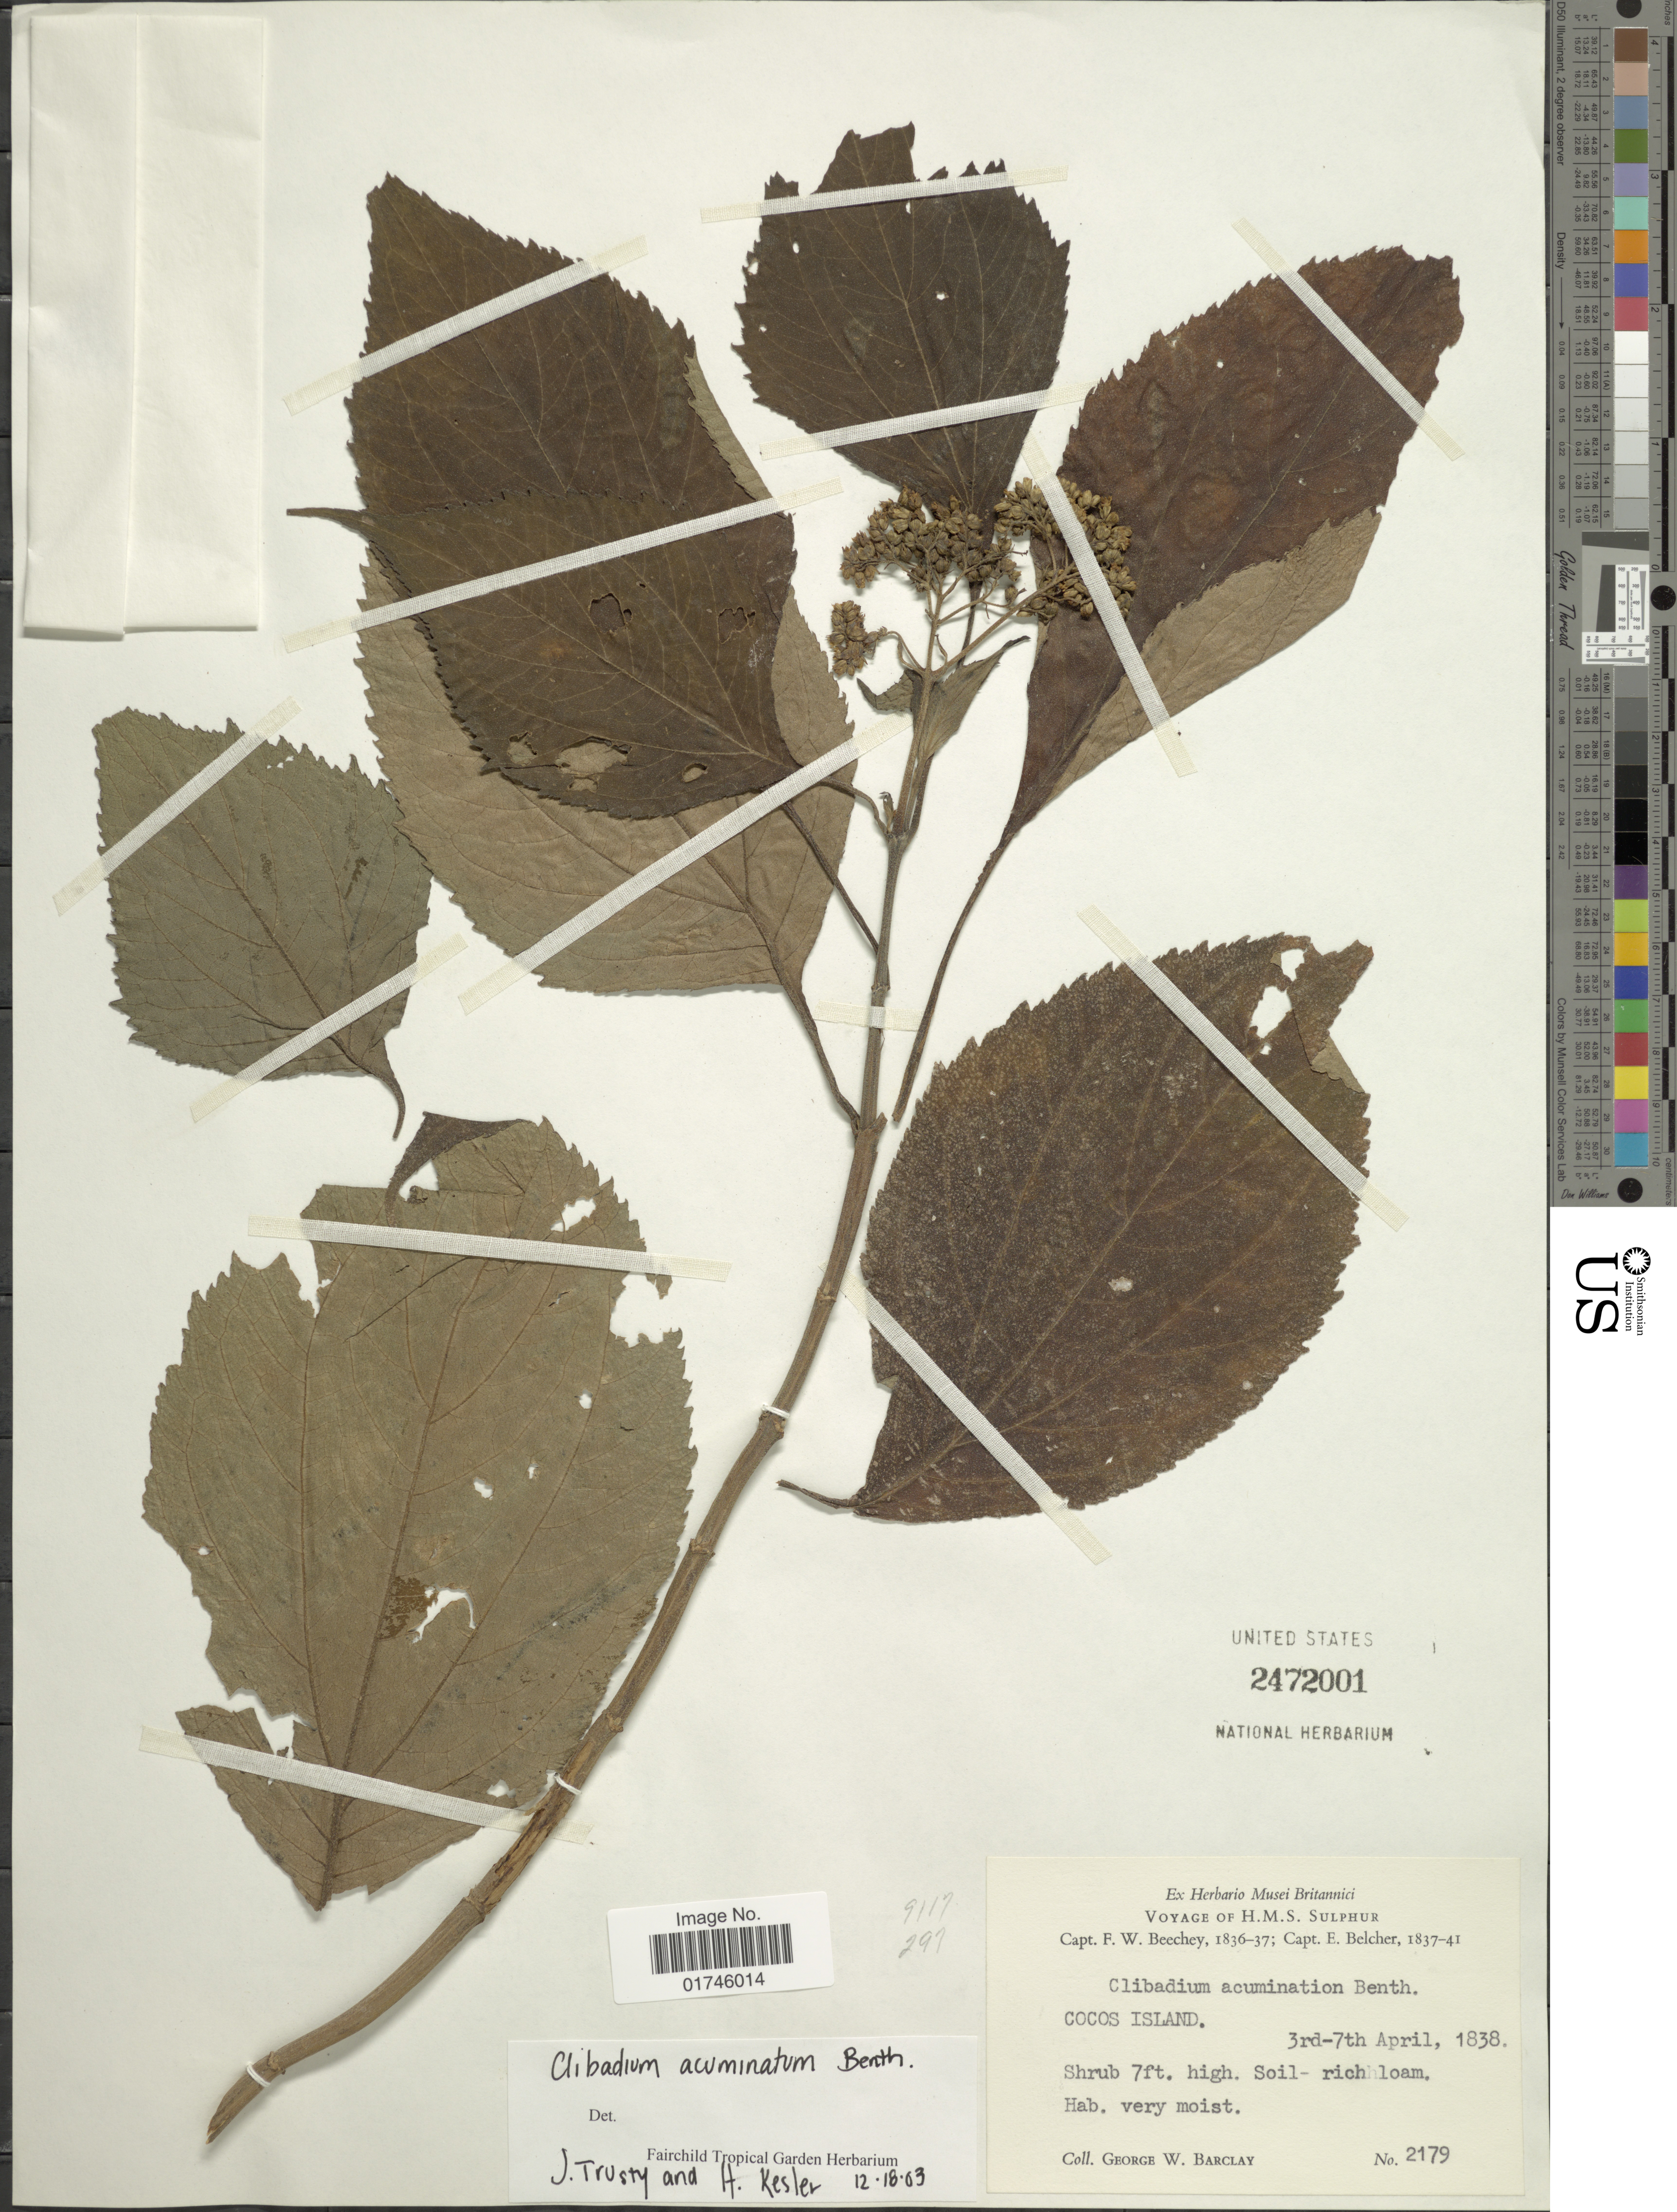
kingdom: Plantae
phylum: Tracheophyta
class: Magnoliopsida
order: Asterales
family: Asteraceae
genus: Clibadium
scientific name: Clibadium acuminatum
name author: Benth.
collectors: G. W. Barclay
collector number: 2179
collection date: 1838-04-03/1838-04-07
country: Australia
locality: Cocos Island.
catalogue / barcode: US 2472001